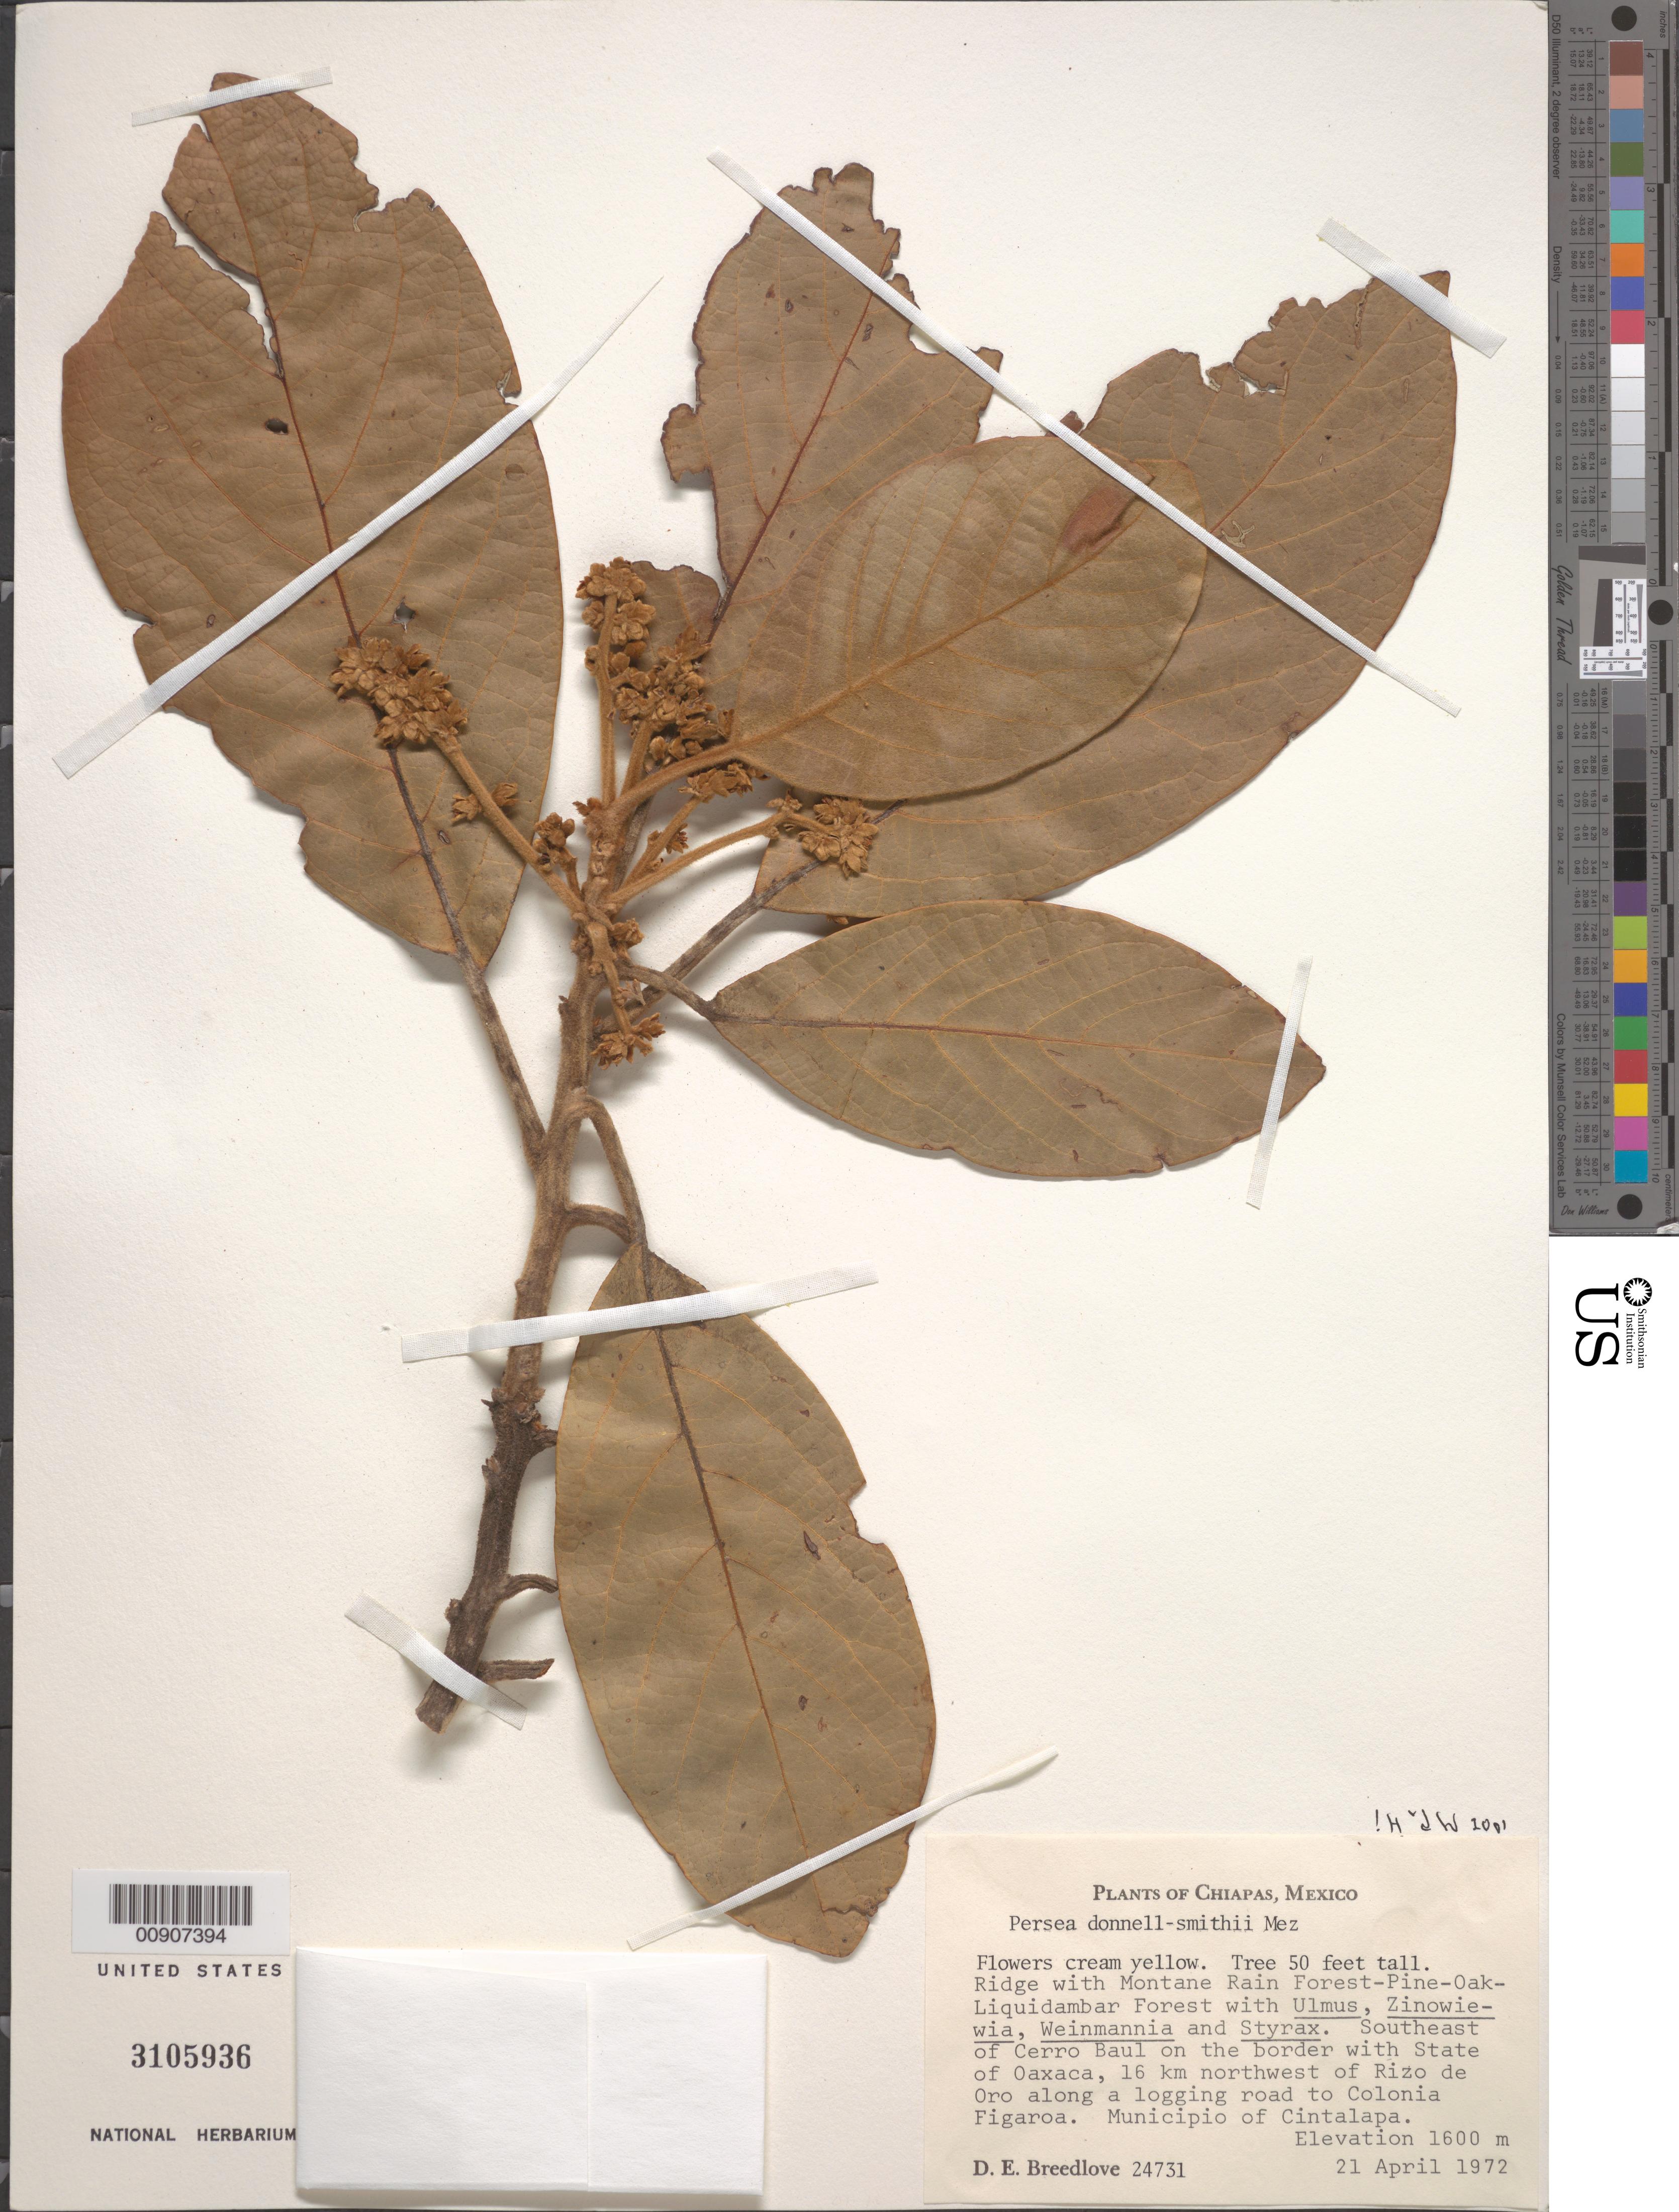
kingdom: Plantae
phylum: Tracheophyta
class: Magnoliopsida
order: Laurales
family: Lauraceae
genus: Persea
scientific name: Persea donnell-smithii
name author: Mez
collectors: D. E. Breedlove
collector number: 24731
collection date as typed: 21 Apr 1972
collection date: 1972-04-21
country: Mexico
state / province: Chiapas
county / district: Cintalapa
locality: Southeast of Cerro Baul on the border with the State of Oaxaca, 16 km northwest of Rizo de Oro along a logging road to Colonia Figaroa. Municipio of Cintalapa, Chiapas.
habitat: Ridge with Montane Rain Forest-Pine-Oak-Liquidambar Forest with Ulmus, Zinowiewia, Weinmannia and Styrax.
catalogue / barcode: US 3105936